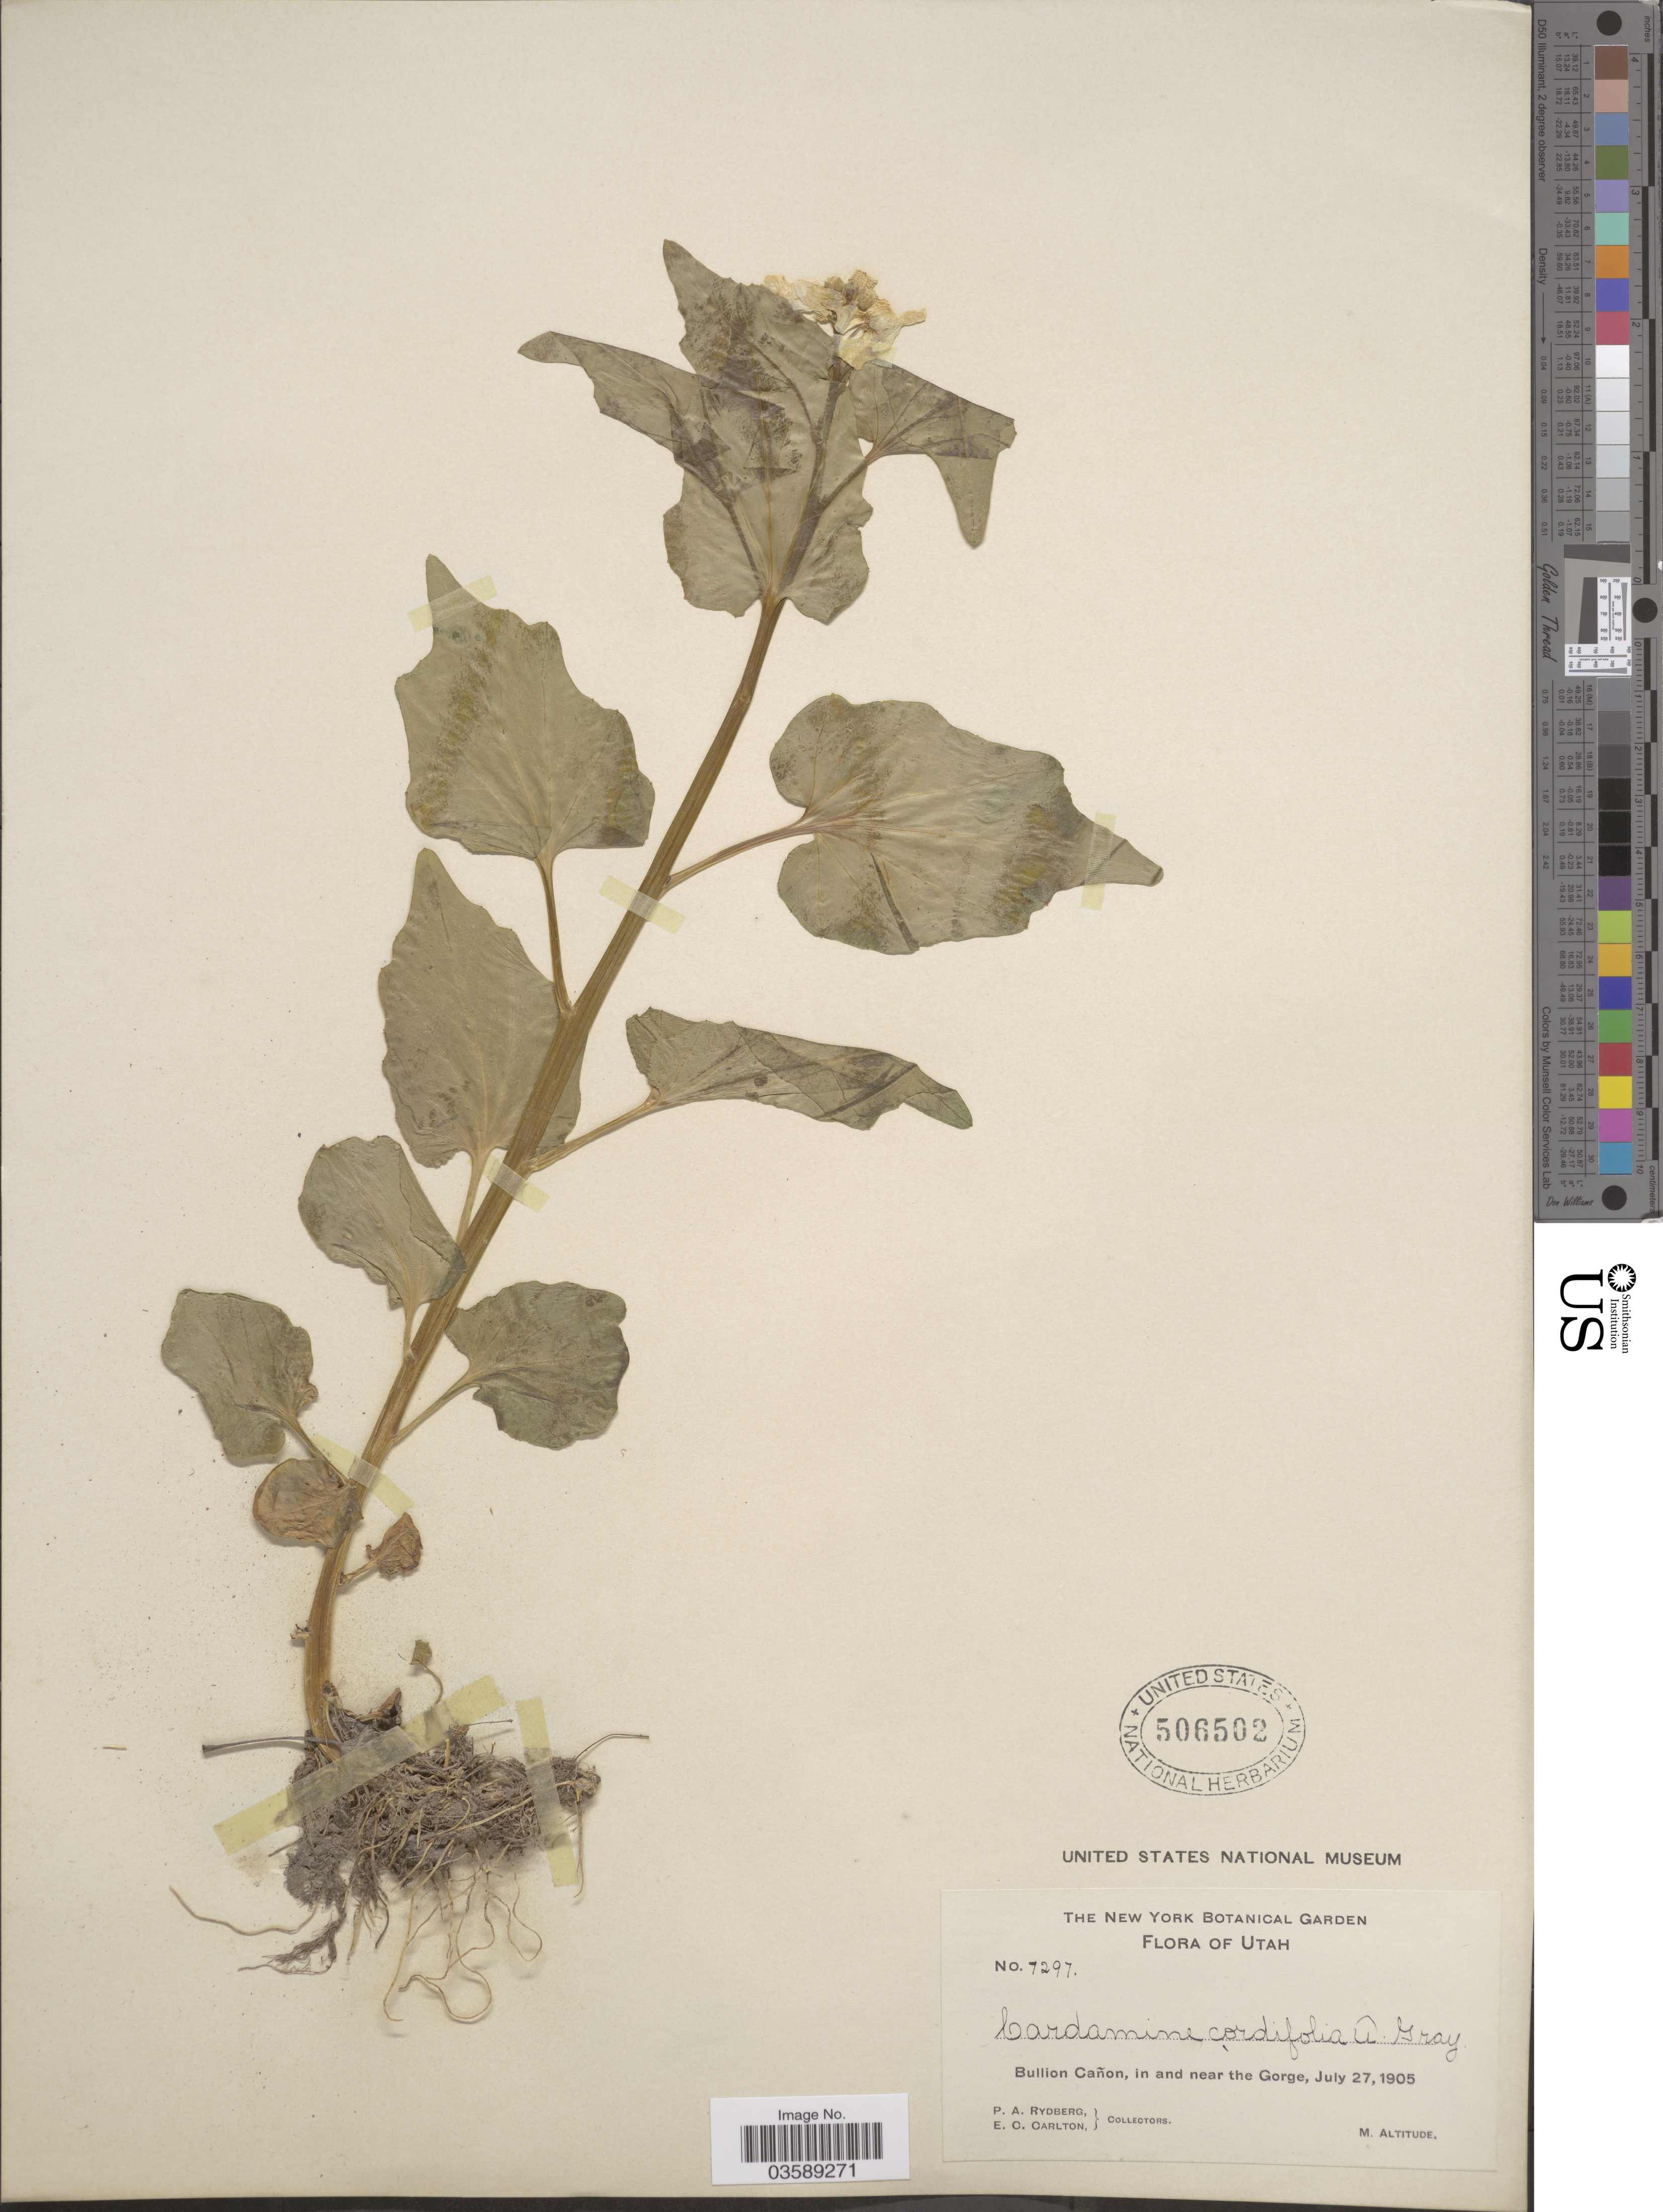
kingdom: Plantae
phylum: Tracheophyta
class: Magnoliopsida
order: Brassicales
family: Brassicaceae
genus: Cardamine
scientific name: Cardamine cordifolia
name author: A. Gray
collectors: P. A. Rydberg & E. Carlton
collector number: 7297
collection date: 1905-07-27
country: United States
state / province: Utah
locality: Bullion Cañon, in and near the Gorge.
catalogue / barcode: US 506502